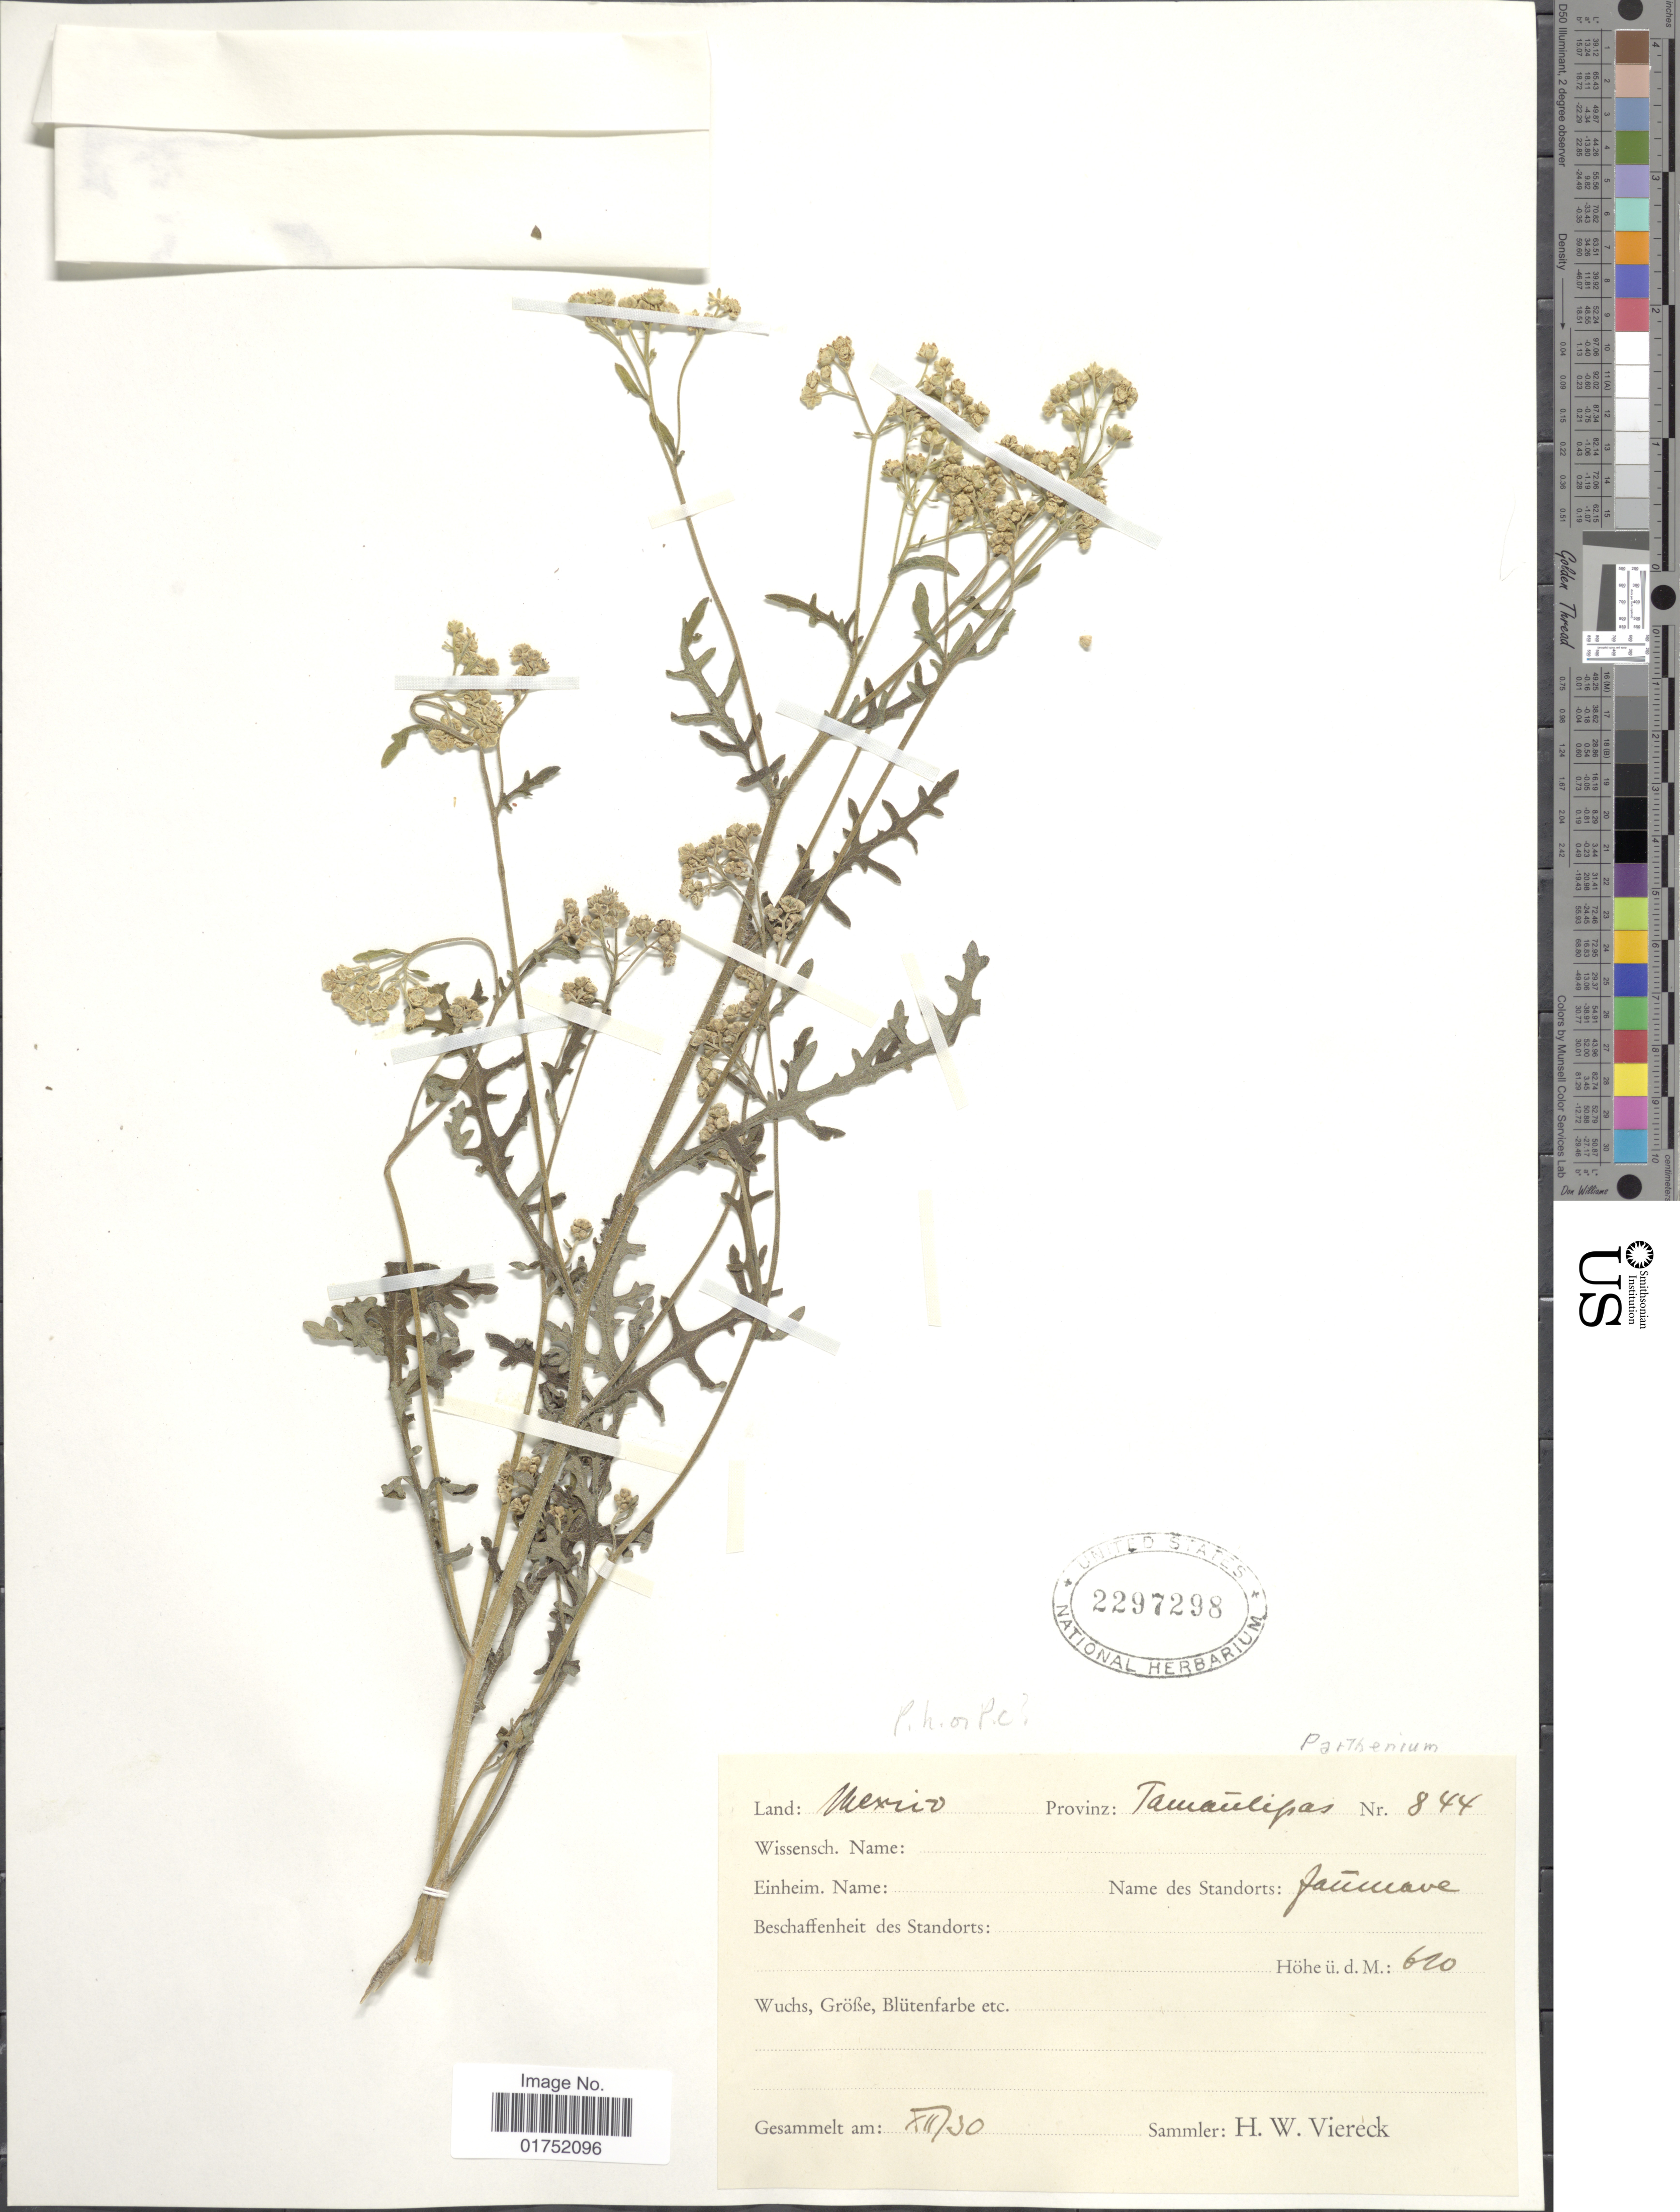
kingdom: Plantae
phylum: Tracheophyta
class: Magnoliopsida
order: Asterales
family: Asteraceae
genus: Parthenium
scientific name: Parthenium confertum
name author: A. Gray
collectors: H. W. Viereck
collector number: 844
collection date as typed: Transcribed d/m/y: /12/30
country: Mexico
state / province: Tamaulipas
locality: Jaumave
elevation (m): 620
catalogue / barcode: US 2297298